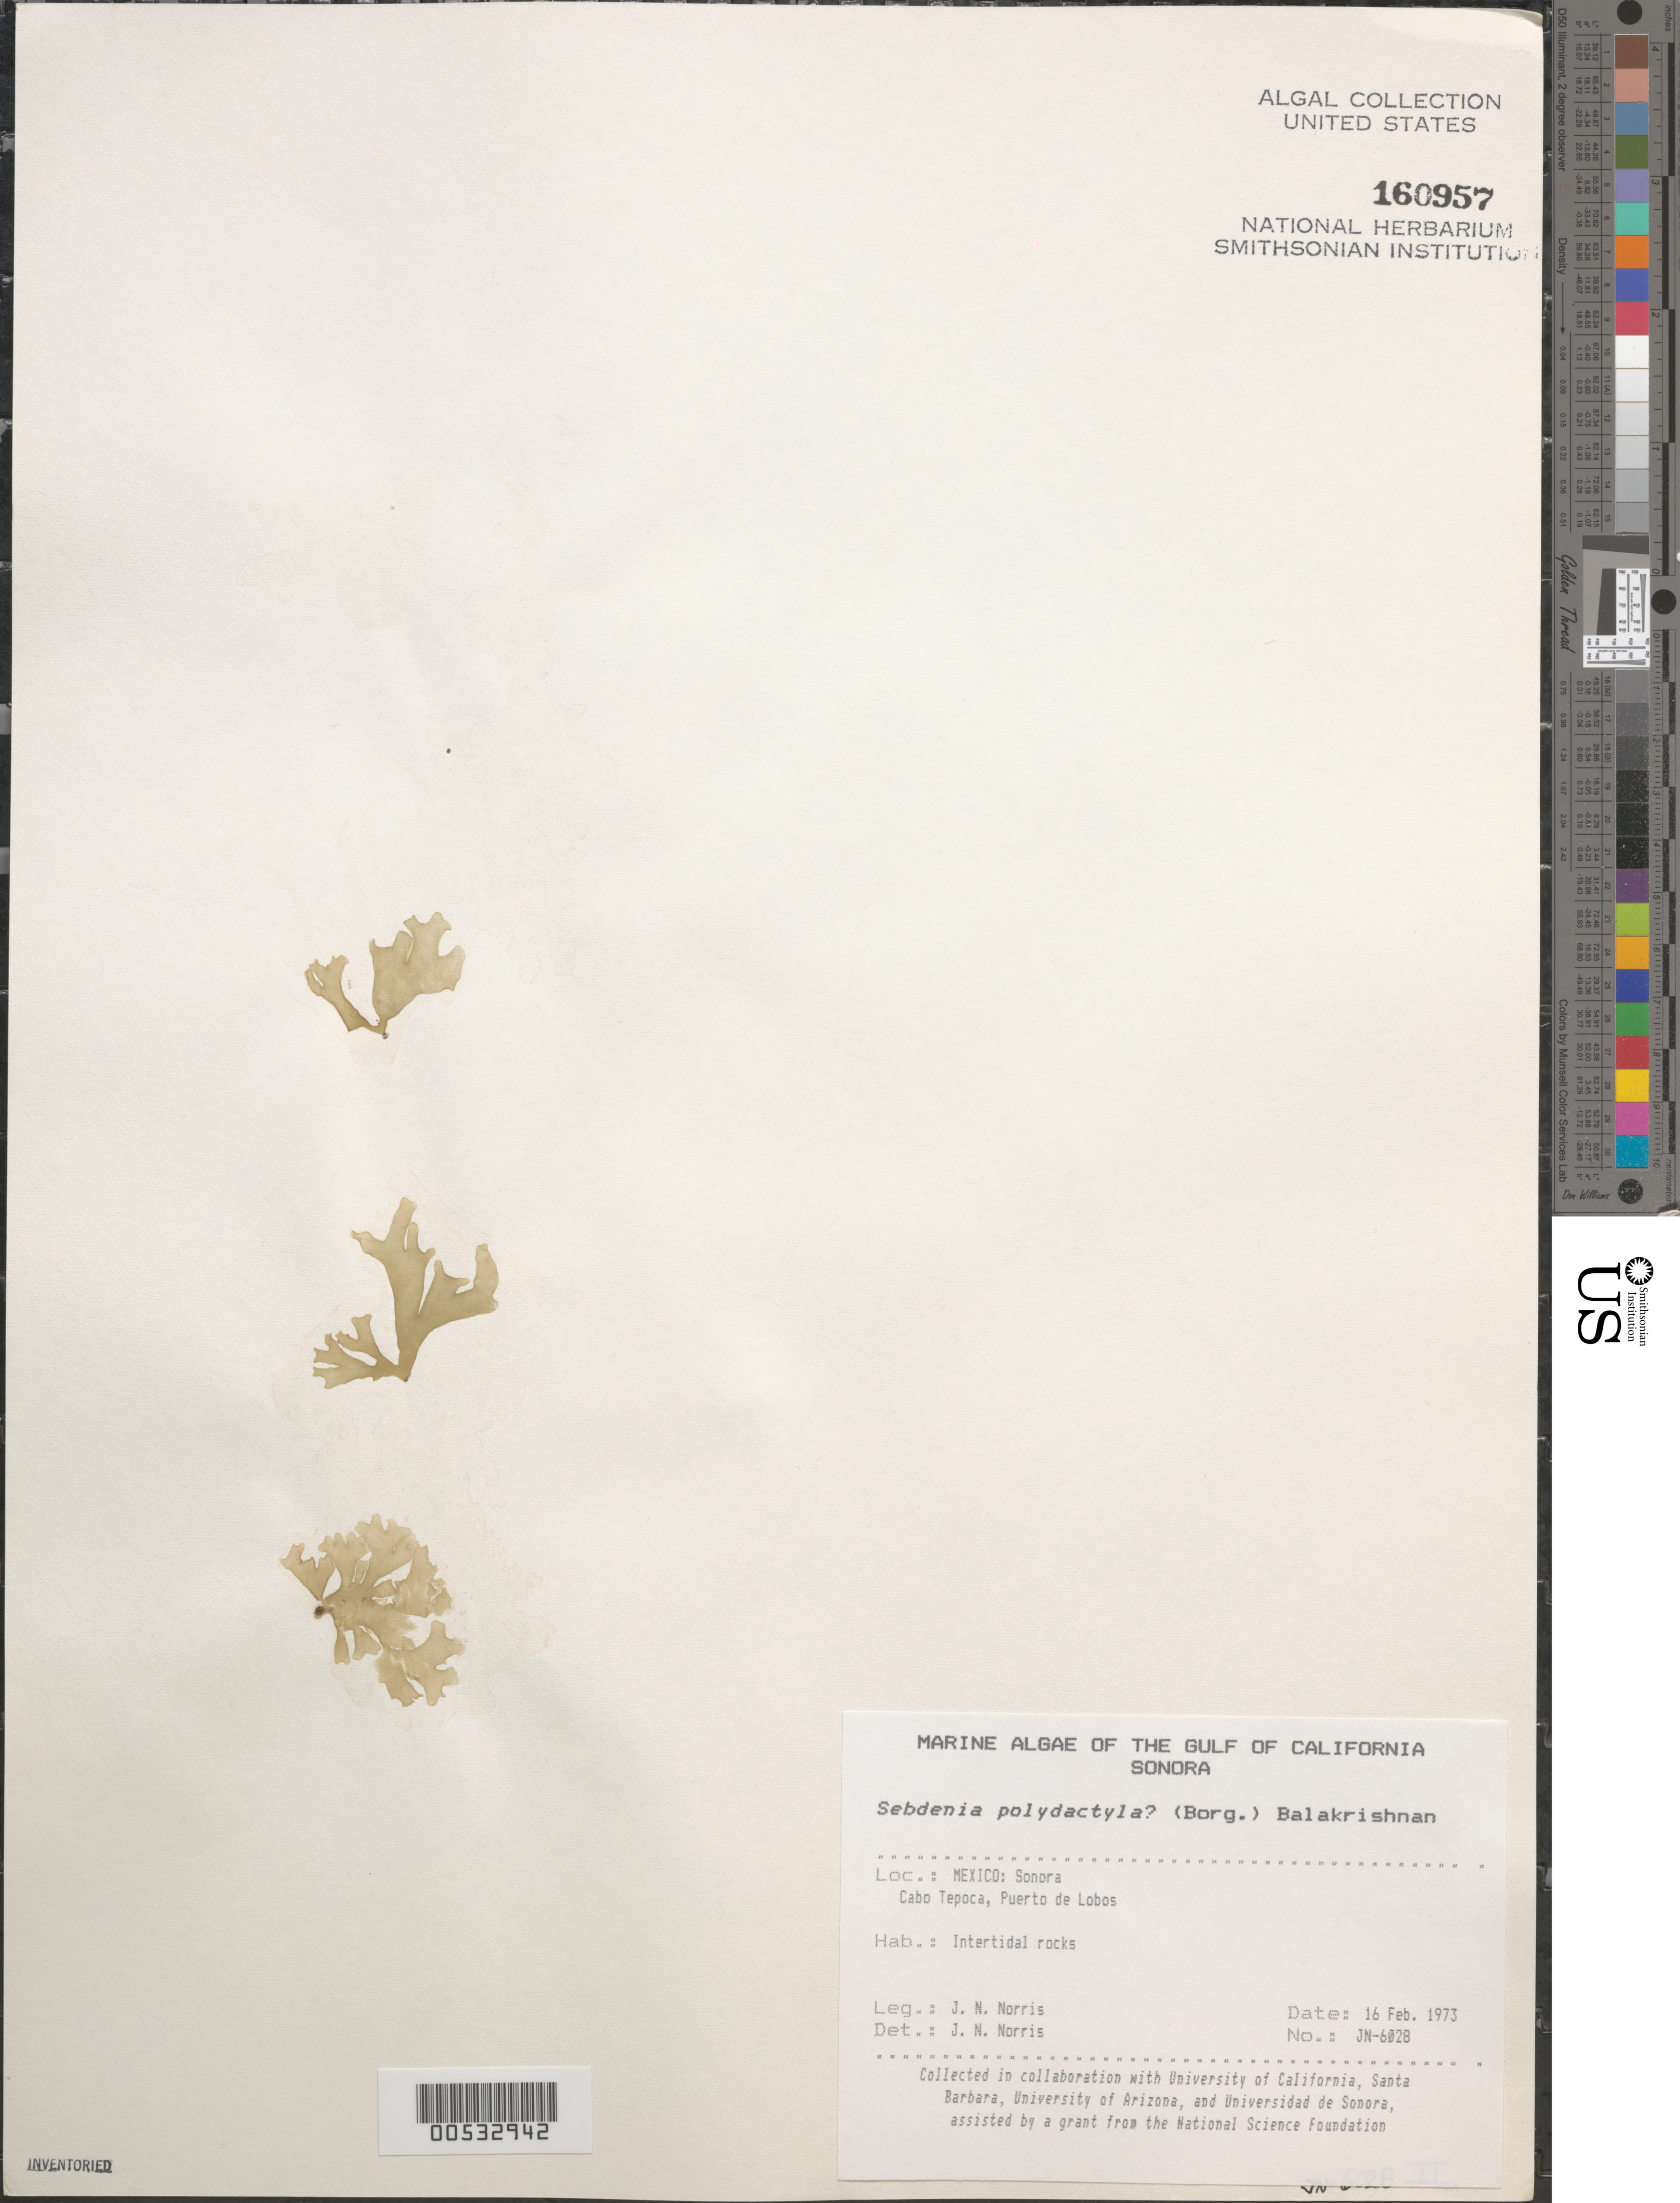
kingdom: Plantae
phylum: Rhodophyta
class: Florideophyceae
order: Sebdeniales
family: Sebdeniaceae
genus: Sebdenia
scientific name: Sebdenia polydactyla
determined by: Norris, James N.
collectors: J. N. Norris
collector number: JN-6028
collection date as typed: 16 Feb 1973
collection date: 1973-02-16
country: Mexico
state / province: Sonora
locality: Cabo Tepoca, Puerto de Lobos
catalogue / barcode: US 160957